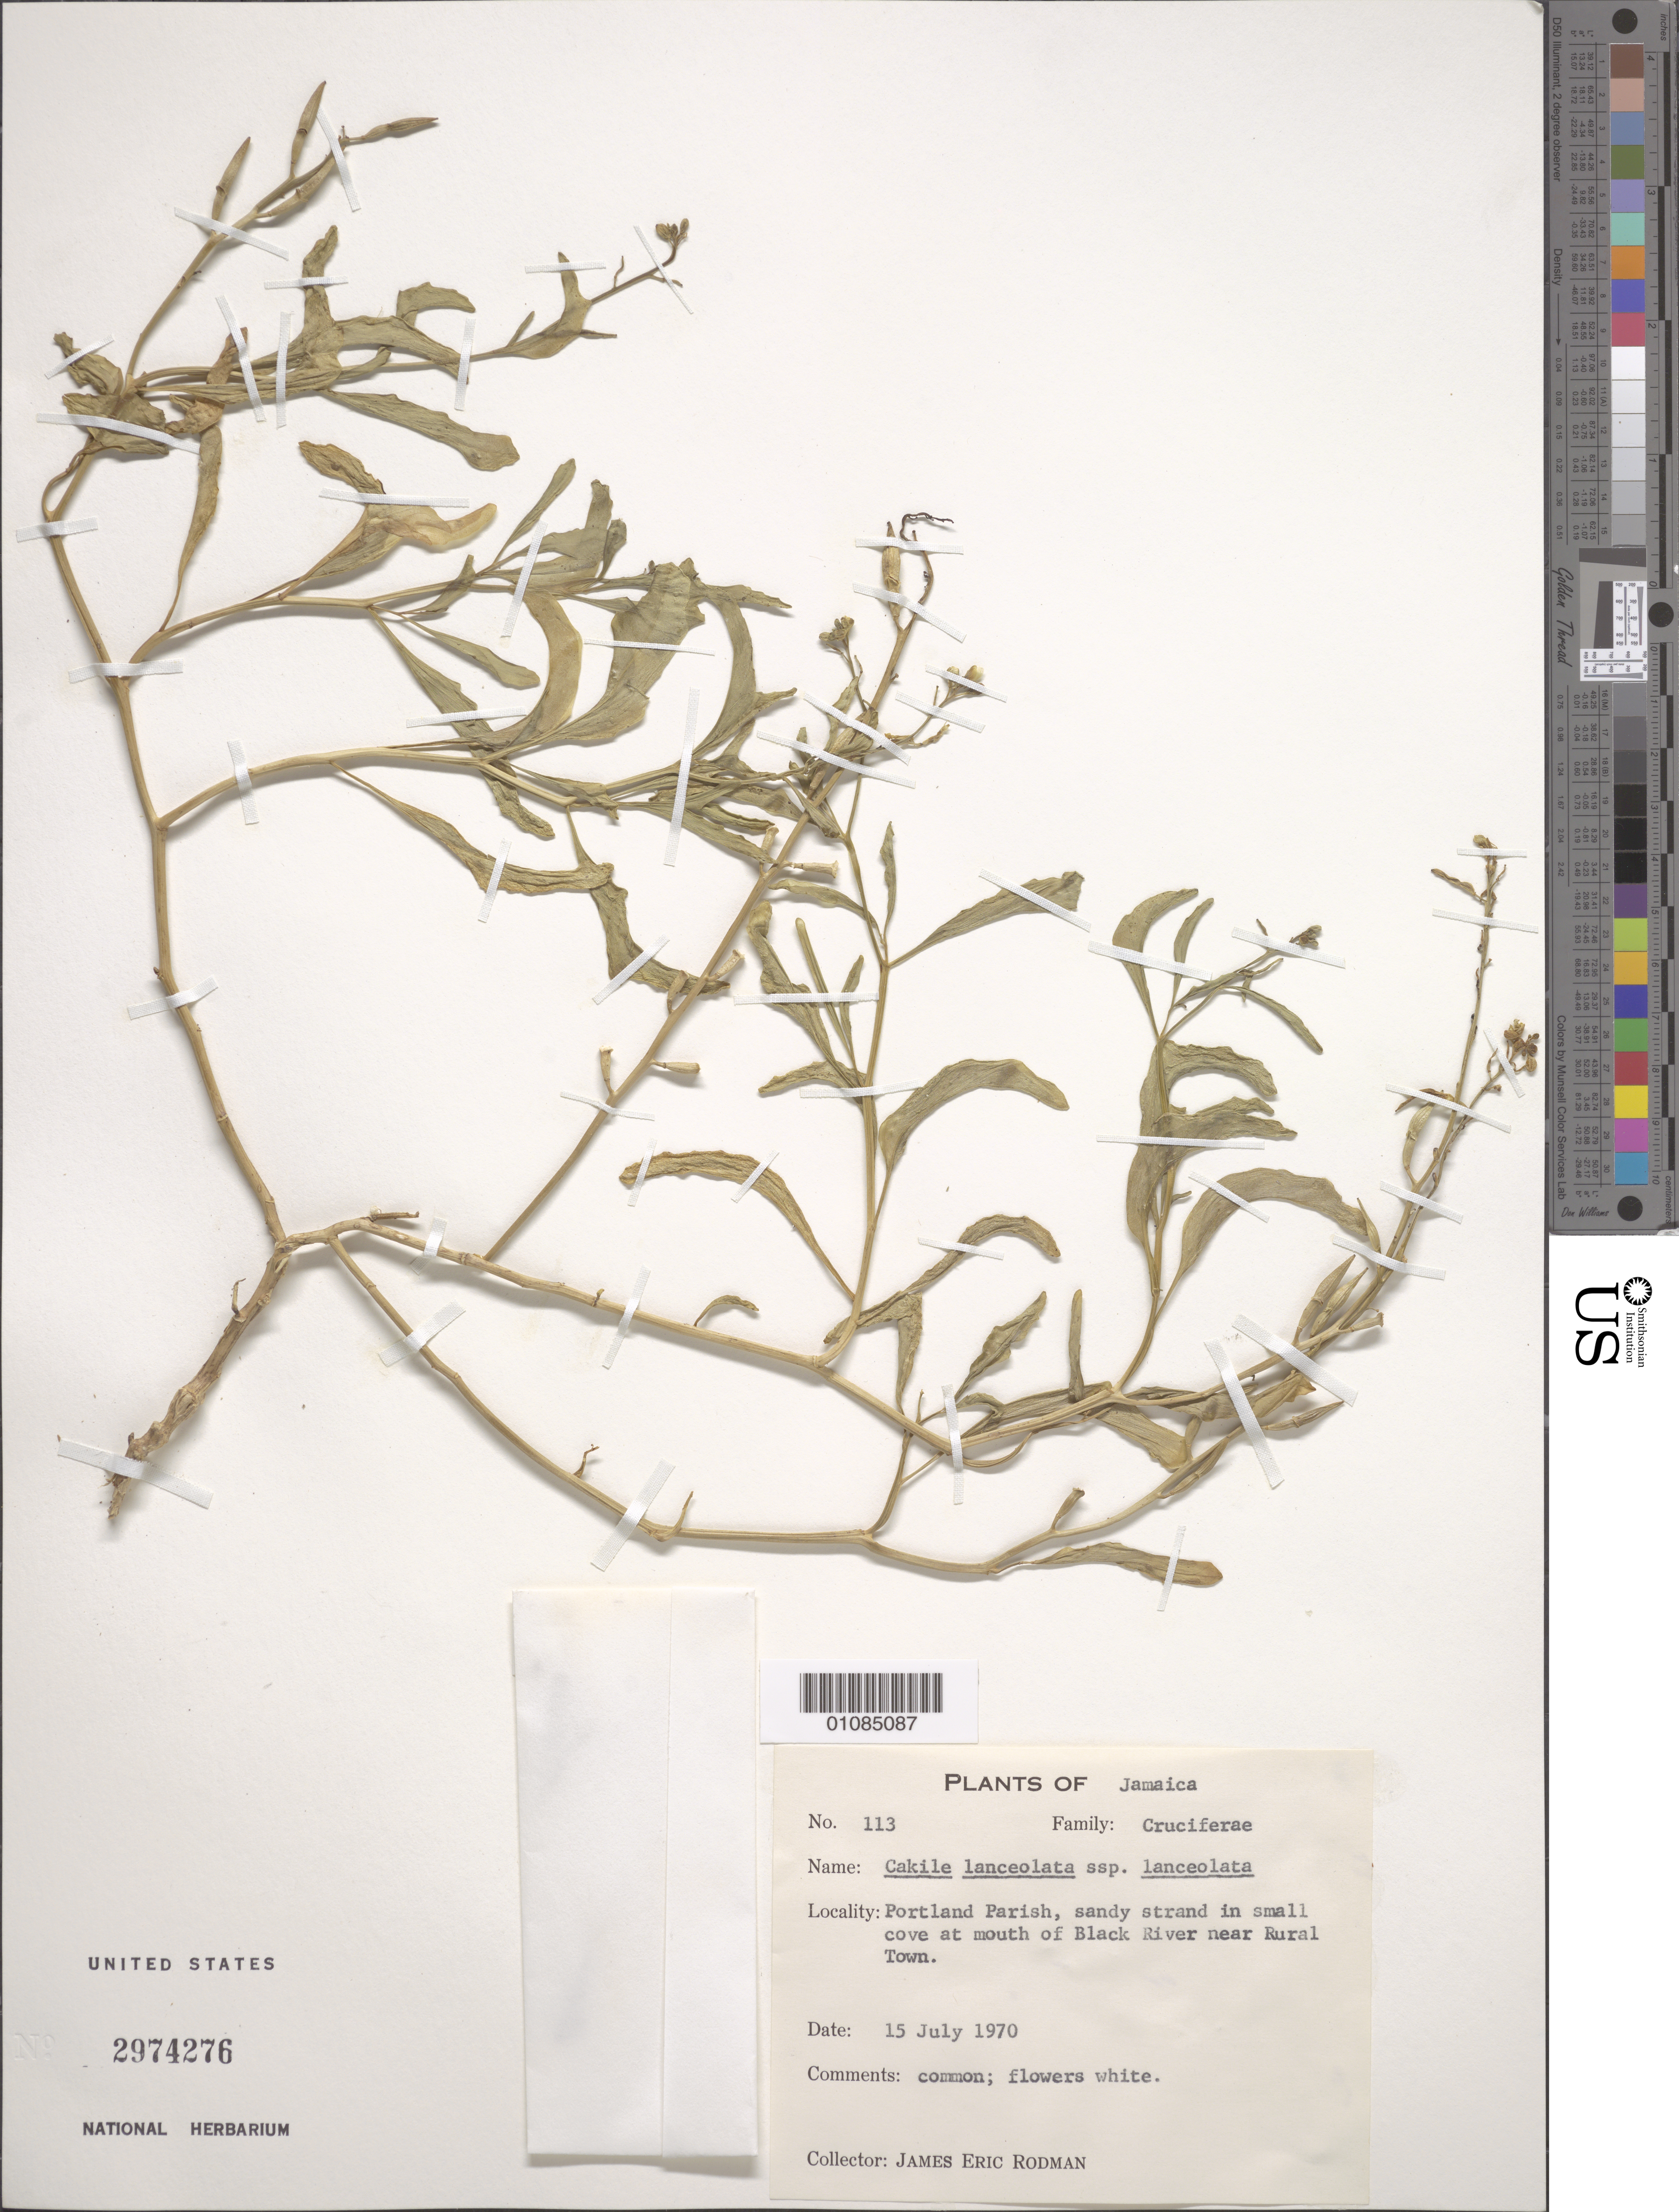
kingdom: Plantae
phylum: Tracheophyta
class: Magnoliopsida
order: Brassicales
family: Brassicaceae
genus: Cakile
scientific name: Cakile lanceolata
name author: (Willd.) O.E. Schulz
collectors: J. Rodman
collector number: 113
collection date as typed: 15 Jul 1970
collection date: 1970-07-15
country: Jamaica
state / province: Portland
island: Jamaica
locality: Sandy strand in small cove at mouth of Black River near Rural Town.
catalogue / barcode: US 2974276